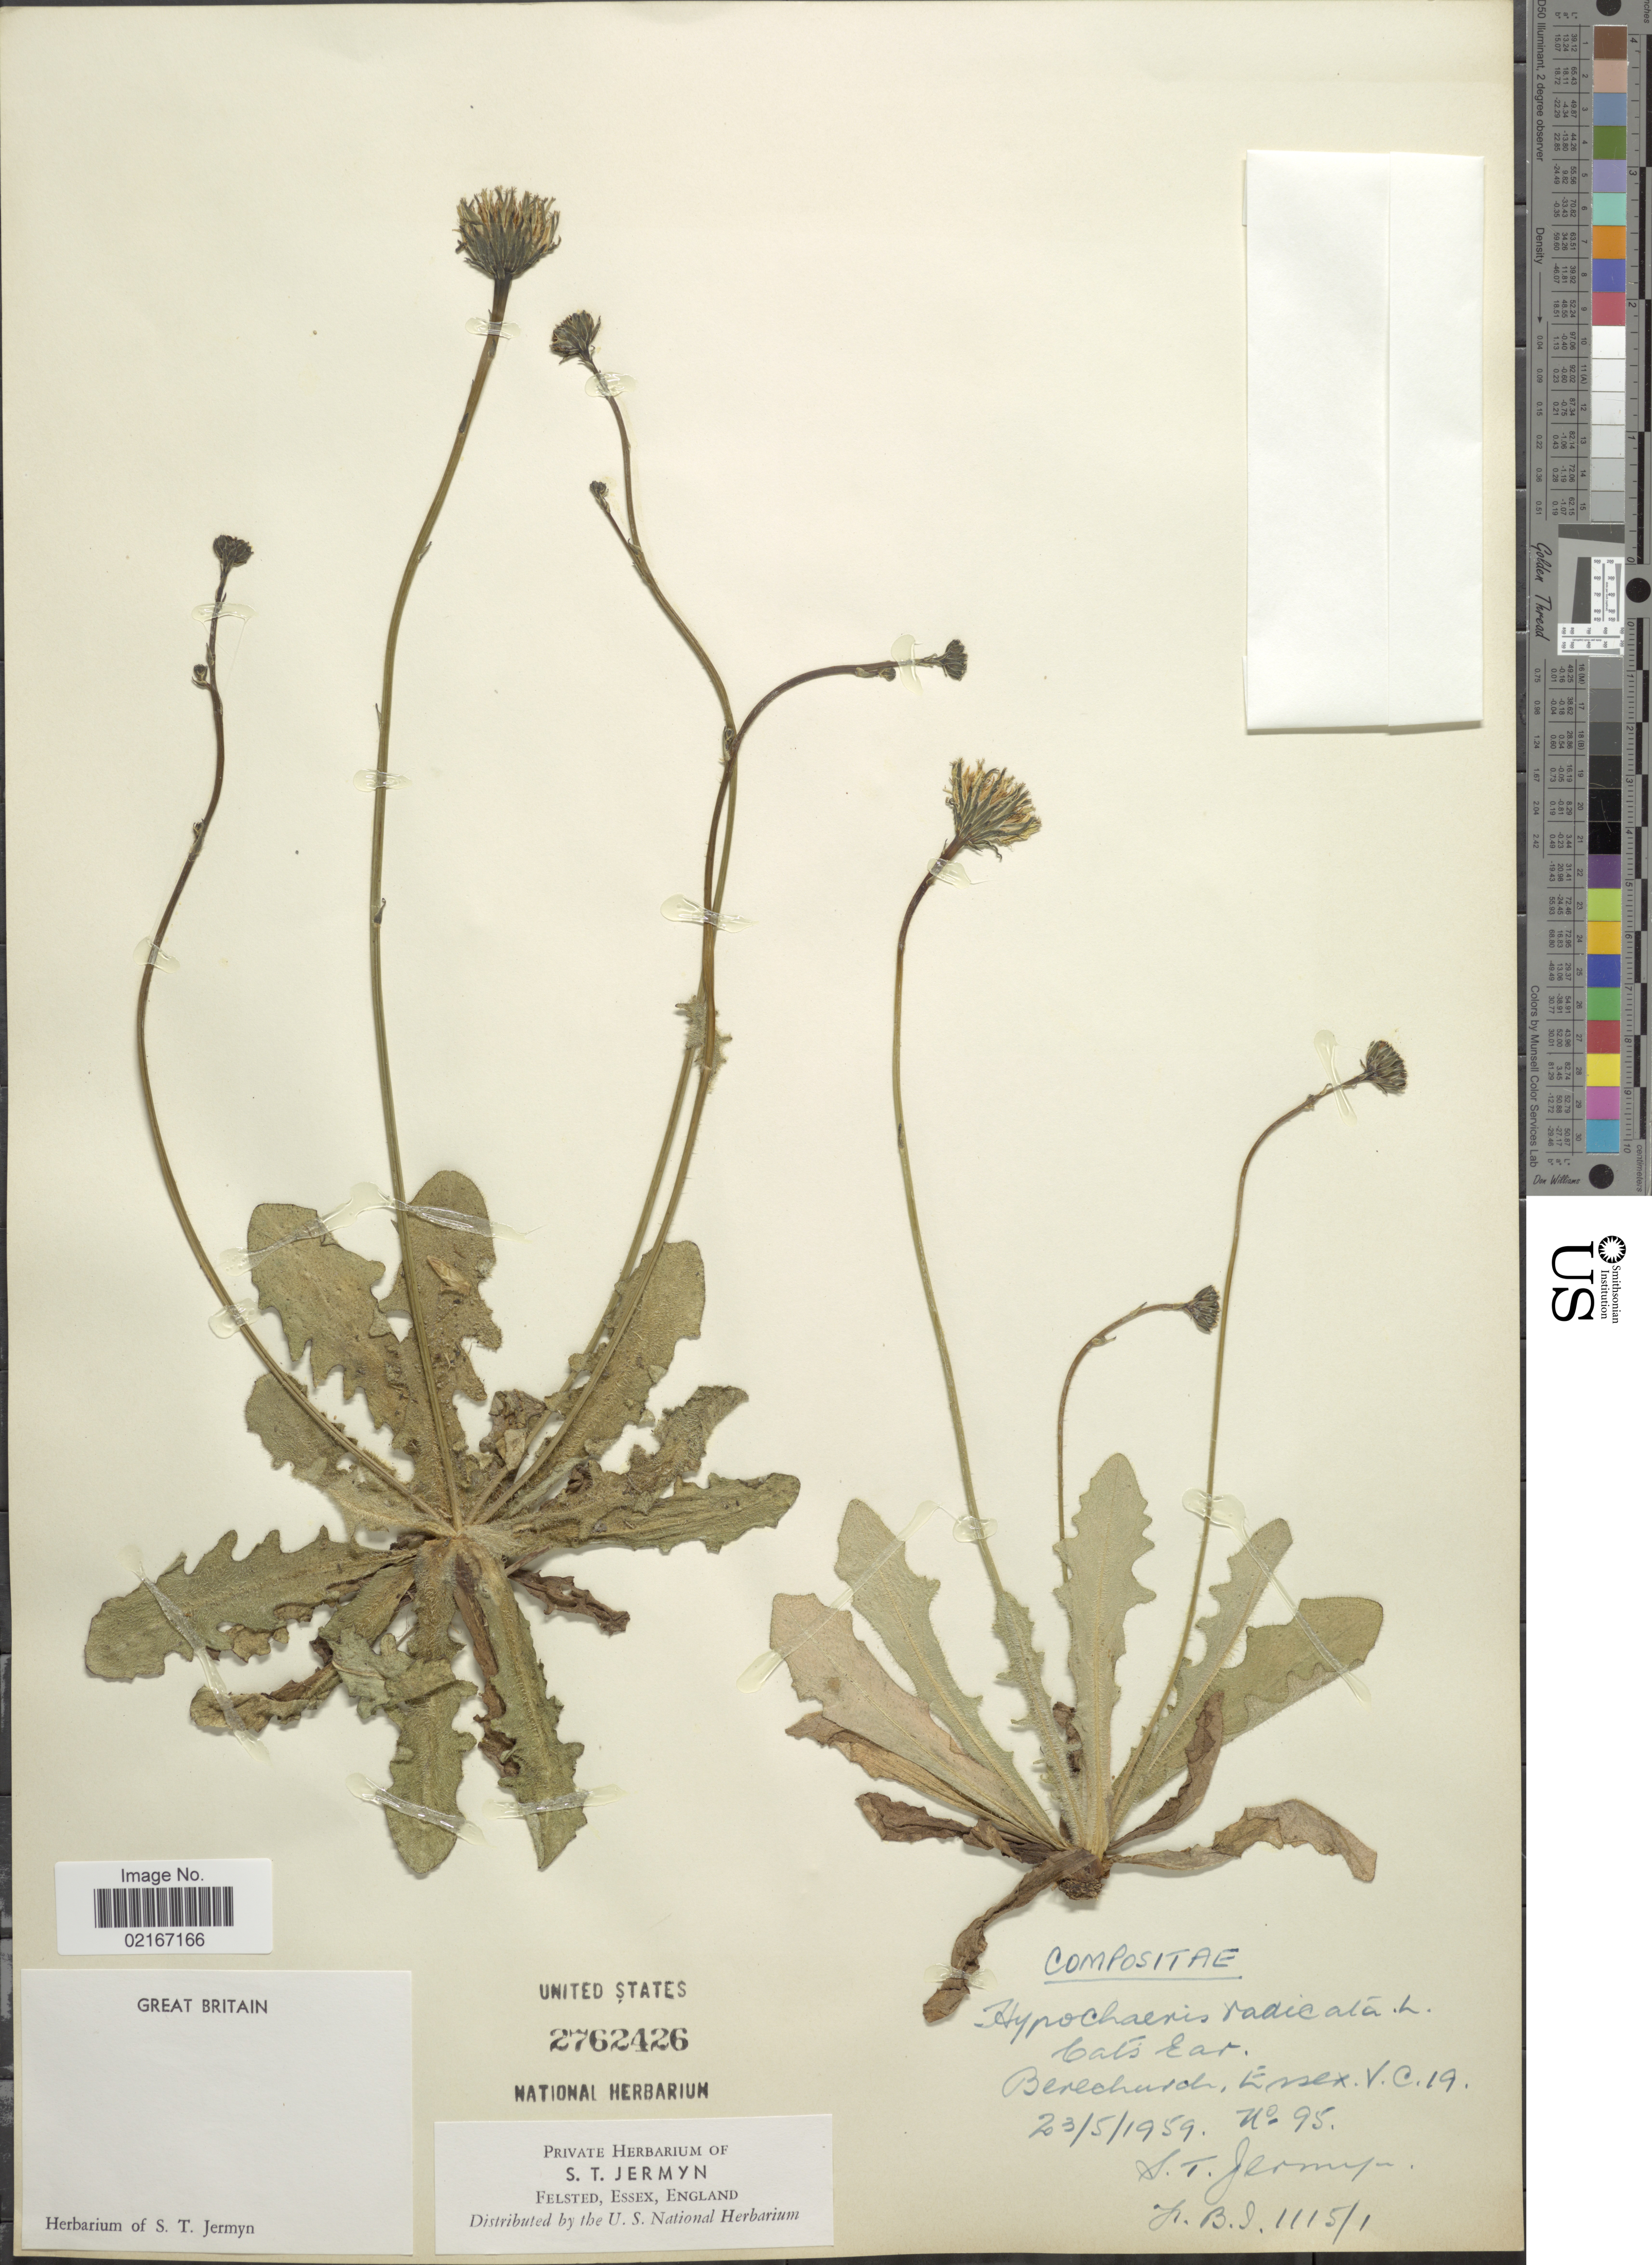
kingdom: Plantae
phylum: Tracheophyta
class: Magnoliopsida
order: Asterales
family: Asteraceae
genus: Hypochaeris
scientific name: Hypochaeris radicata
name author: L.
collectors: S. Jermyn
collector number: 95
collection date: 1959-05-23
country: United Kingdom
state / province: England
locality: Berechurd, Essex. V.C. 19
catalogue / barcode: US 2762426